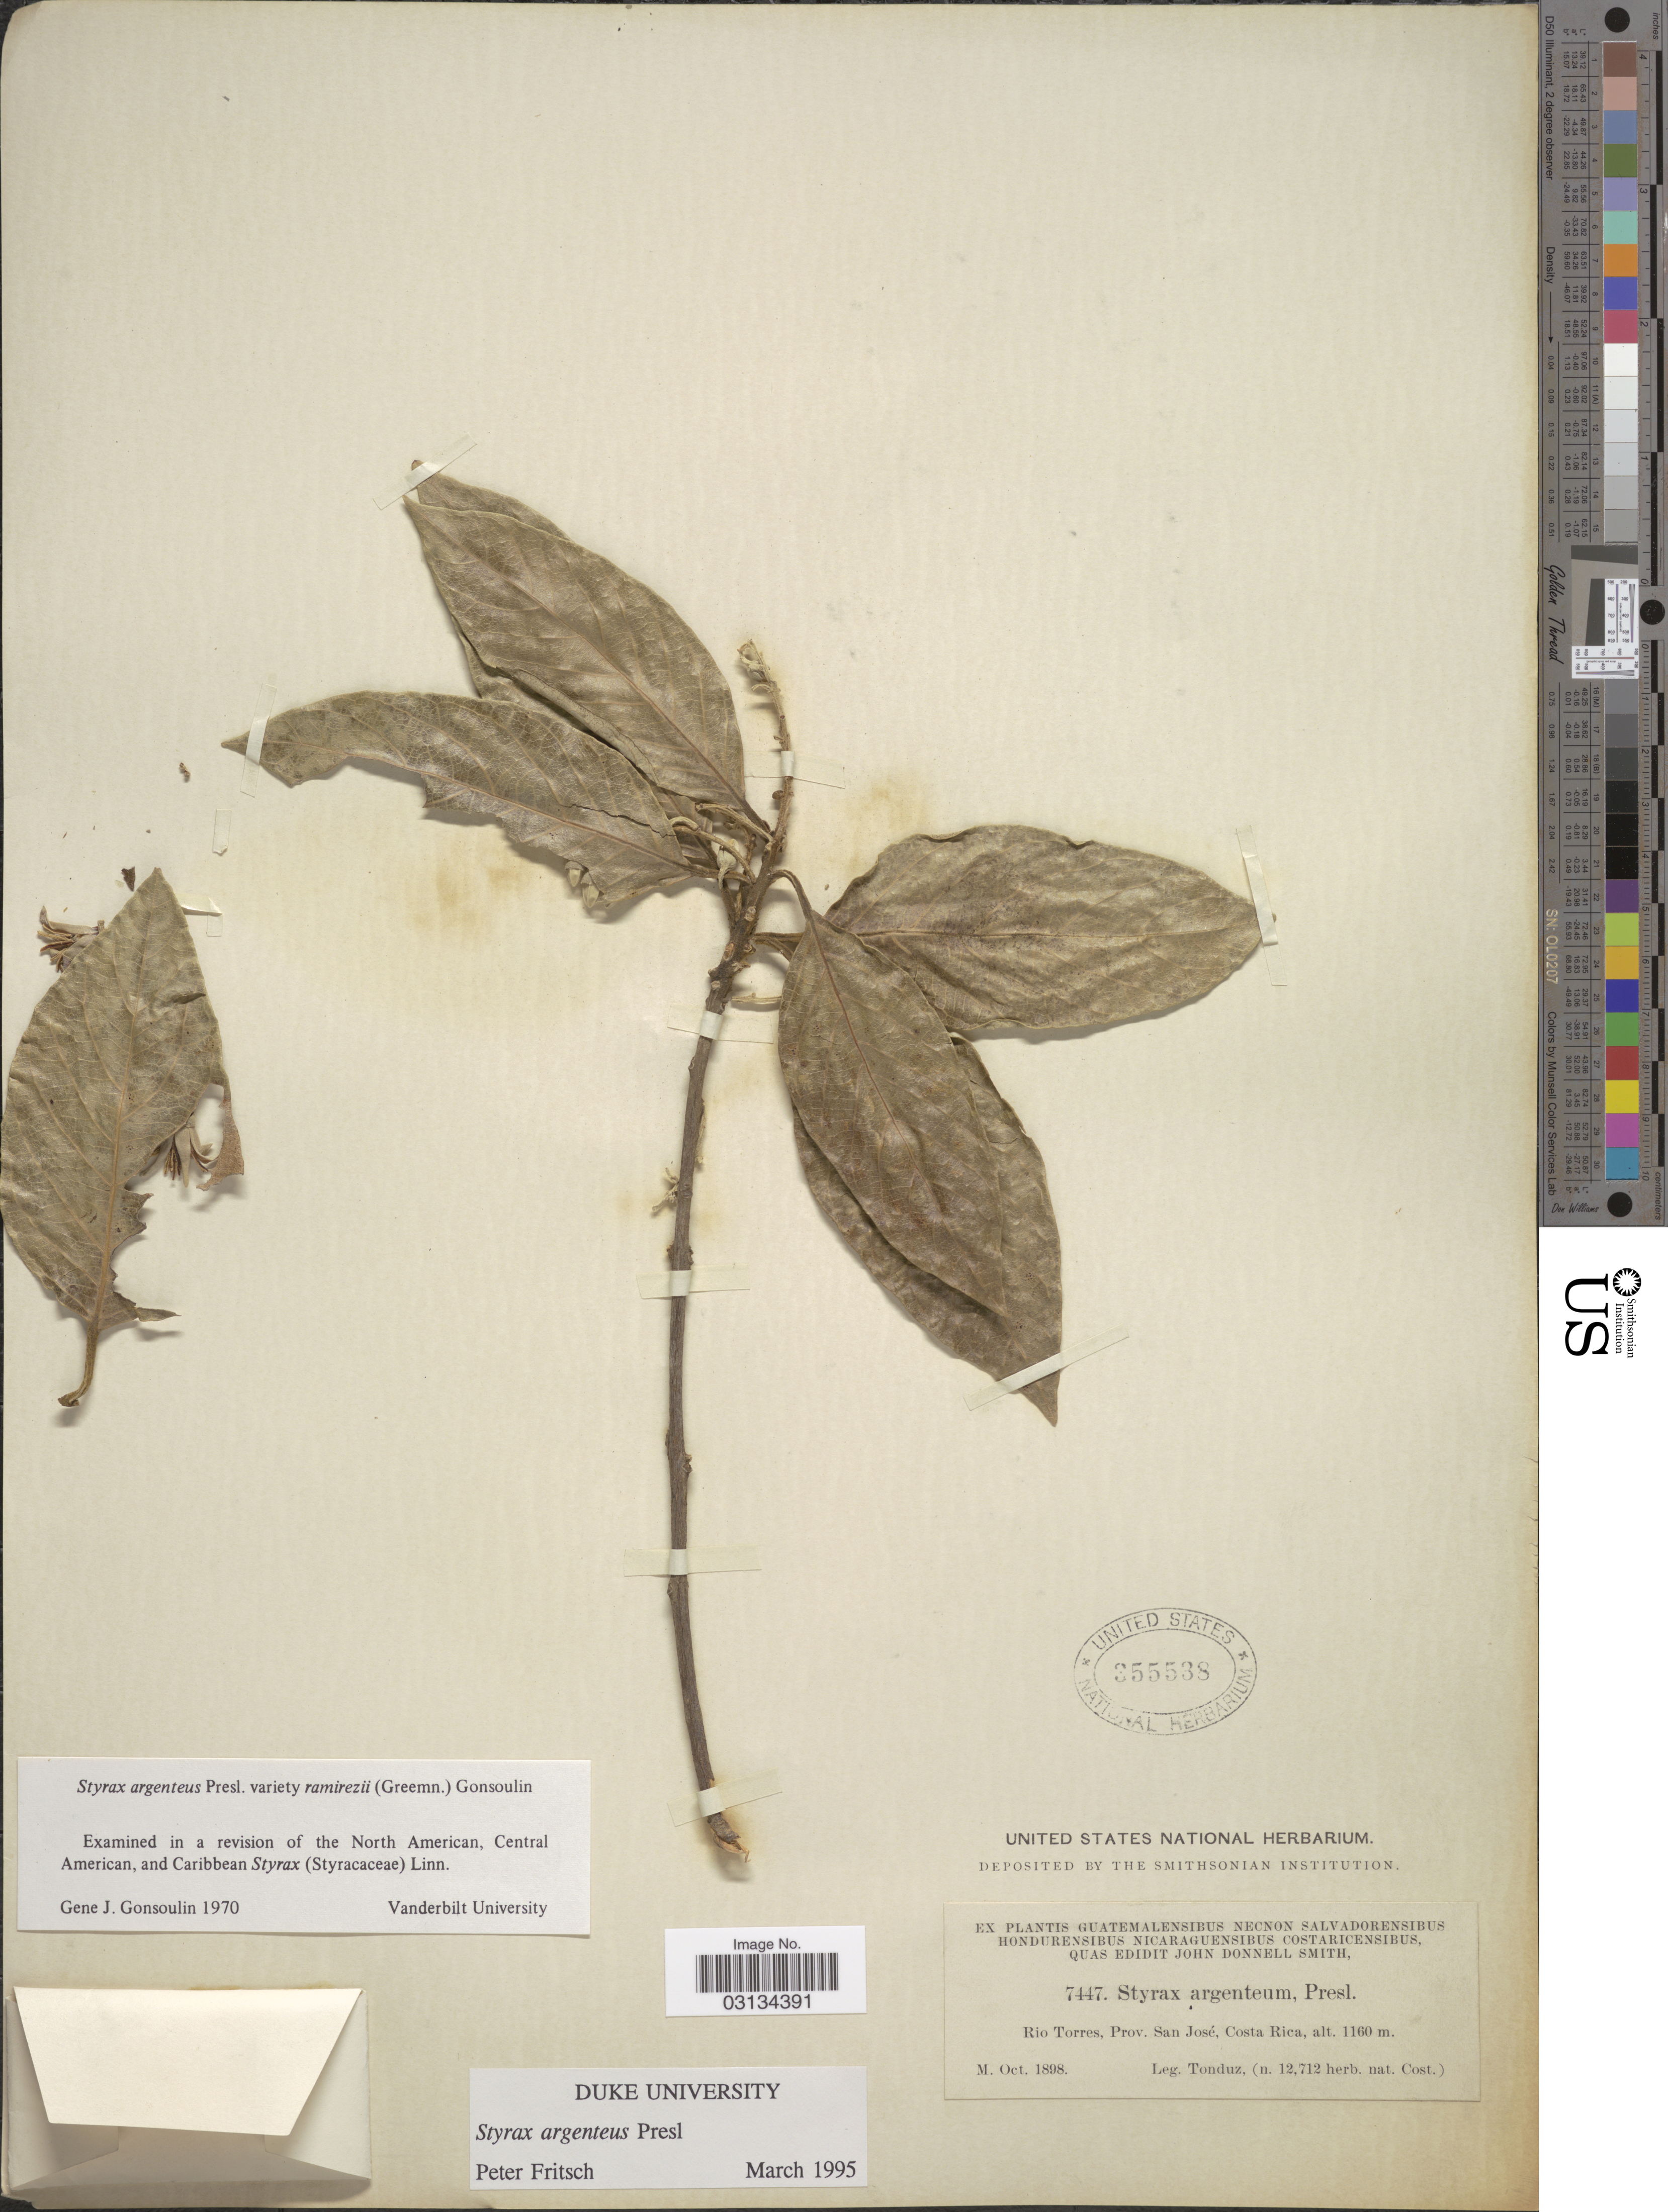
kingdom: Plantae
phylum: Tracheophyta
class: Magnoliopsida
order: Ericales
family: Styracaceae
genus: Styrax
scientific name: Styrax argenteus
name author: C. Presl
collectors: Tonduz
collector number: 7447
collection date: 1898-10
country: Costa Rica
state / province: San José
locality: Rio Torres, Prov. San José.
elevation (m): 1160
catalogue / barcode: US 355538